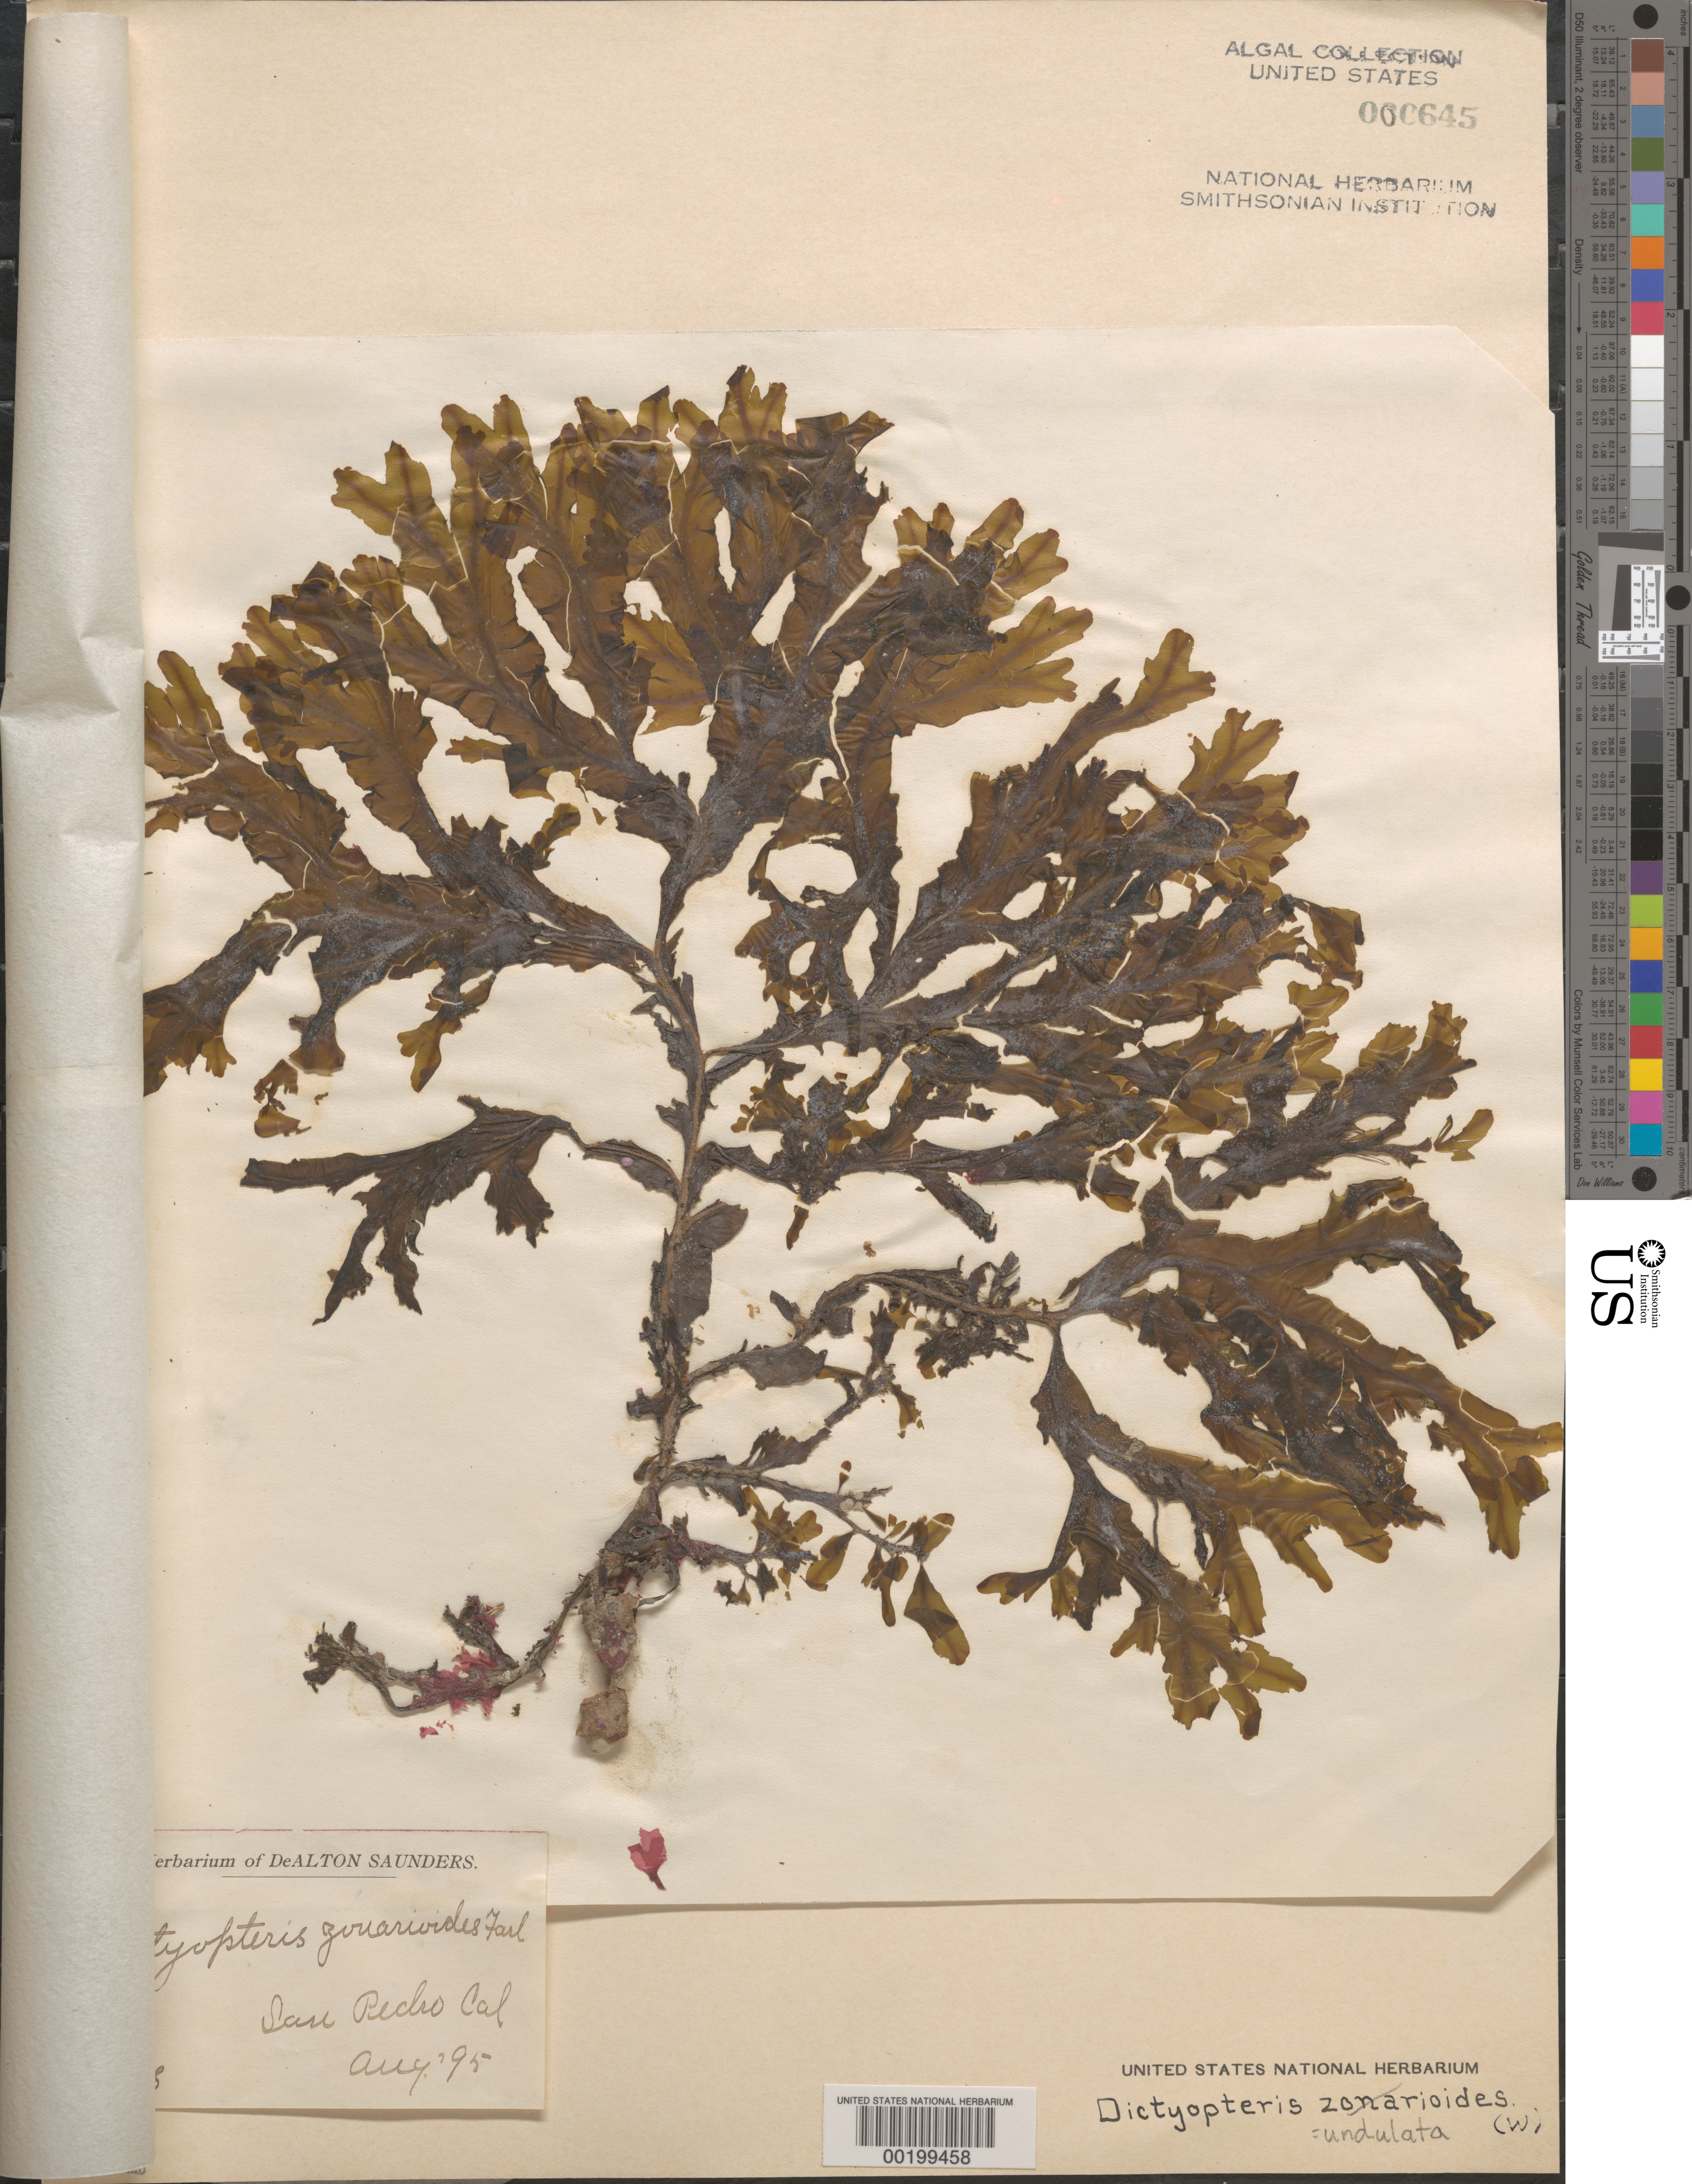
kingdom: Chromista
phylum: Ochrophyta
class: Phaeophyceae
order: Dictyotales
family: Dictyotaceae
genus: Dictyopteris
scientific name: Dictyopteris undulata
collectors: D. Saunders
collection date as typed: Aug 1895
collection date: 1895-08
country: United States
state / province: California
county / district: Los Angeles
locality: San Pedro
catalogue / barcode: US 645